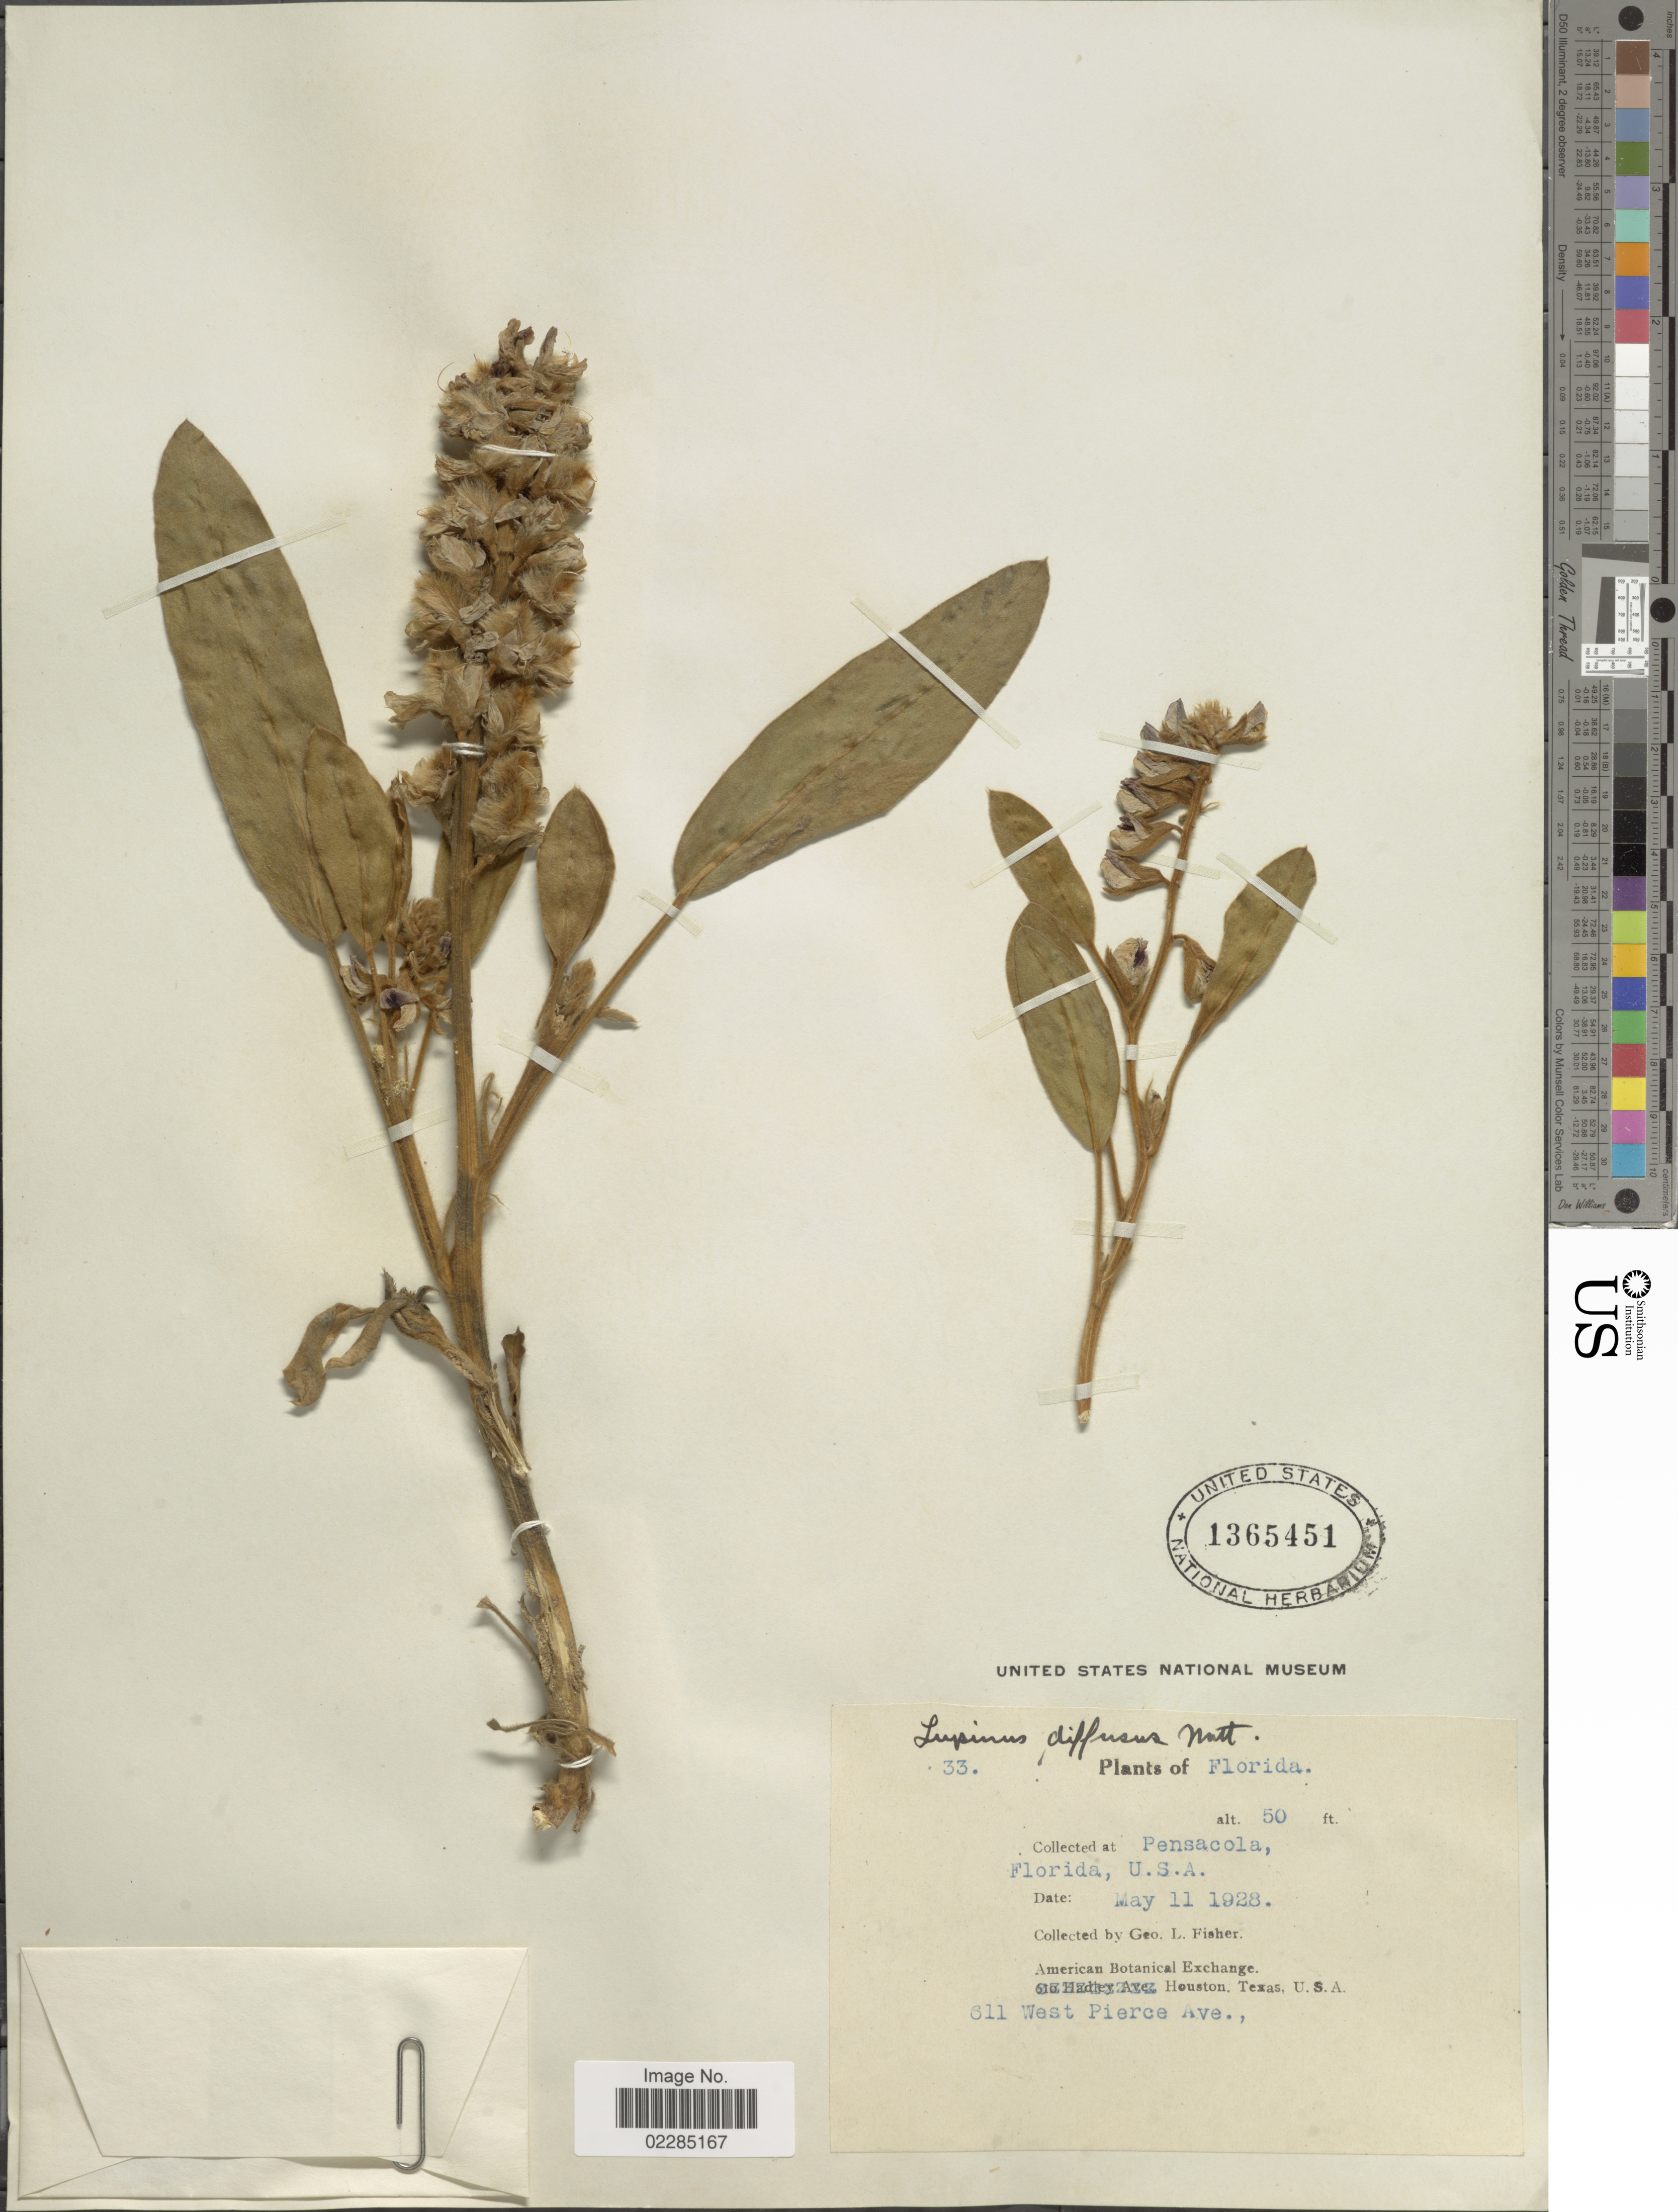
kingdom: Plantae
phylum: Tracheophyta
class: Magnoliopsida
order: Fabales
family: Fabaceae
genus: Lupinus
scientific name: Lupinus diffusus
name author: Nutt.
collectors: G. L. Fisher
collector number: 33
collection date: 1928-05-11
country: United States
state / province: Florida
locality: Pensacola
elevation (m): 15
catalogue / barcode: US 1365451